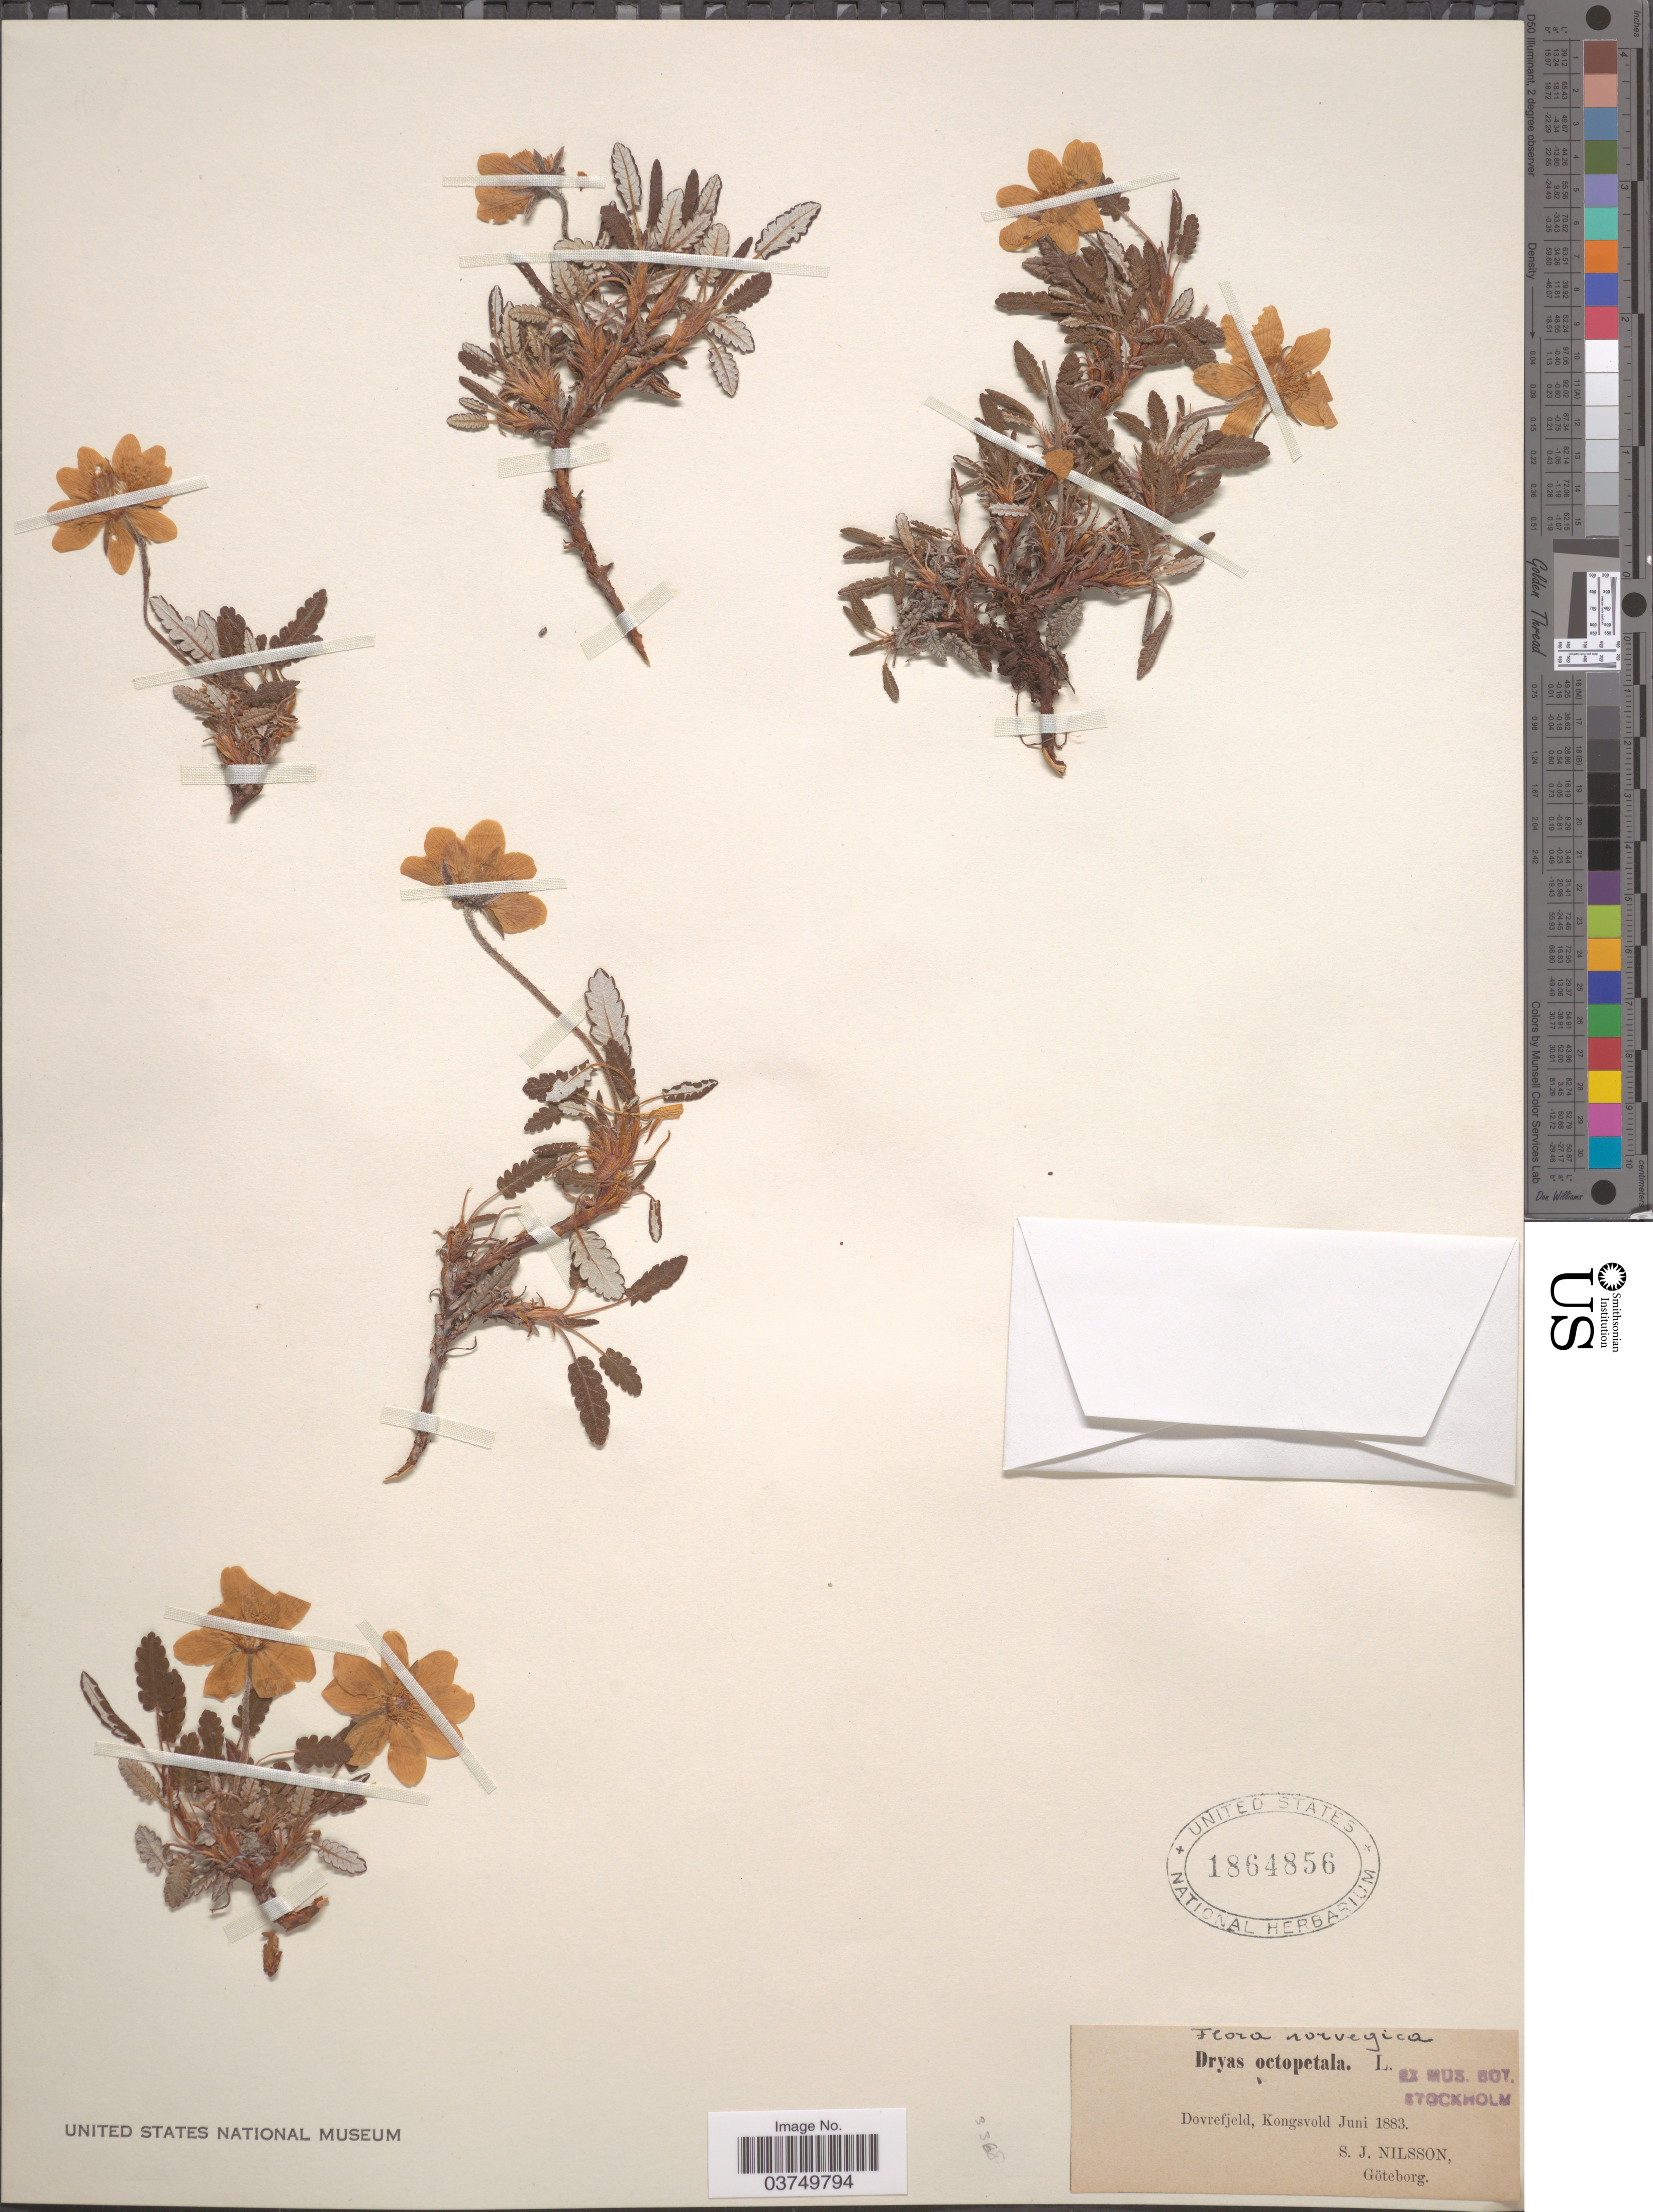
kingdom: Plantae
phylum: Tracheophyta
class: Magnoliopsida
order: Rosales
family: Rosaceae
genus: Dryas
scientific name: Dryas octopetala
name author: L.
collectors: S. Nilsson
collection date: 1883-06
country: Norway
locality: Norvegica. Dovrefjeld, Kongsvold.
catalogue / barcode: US 1864856